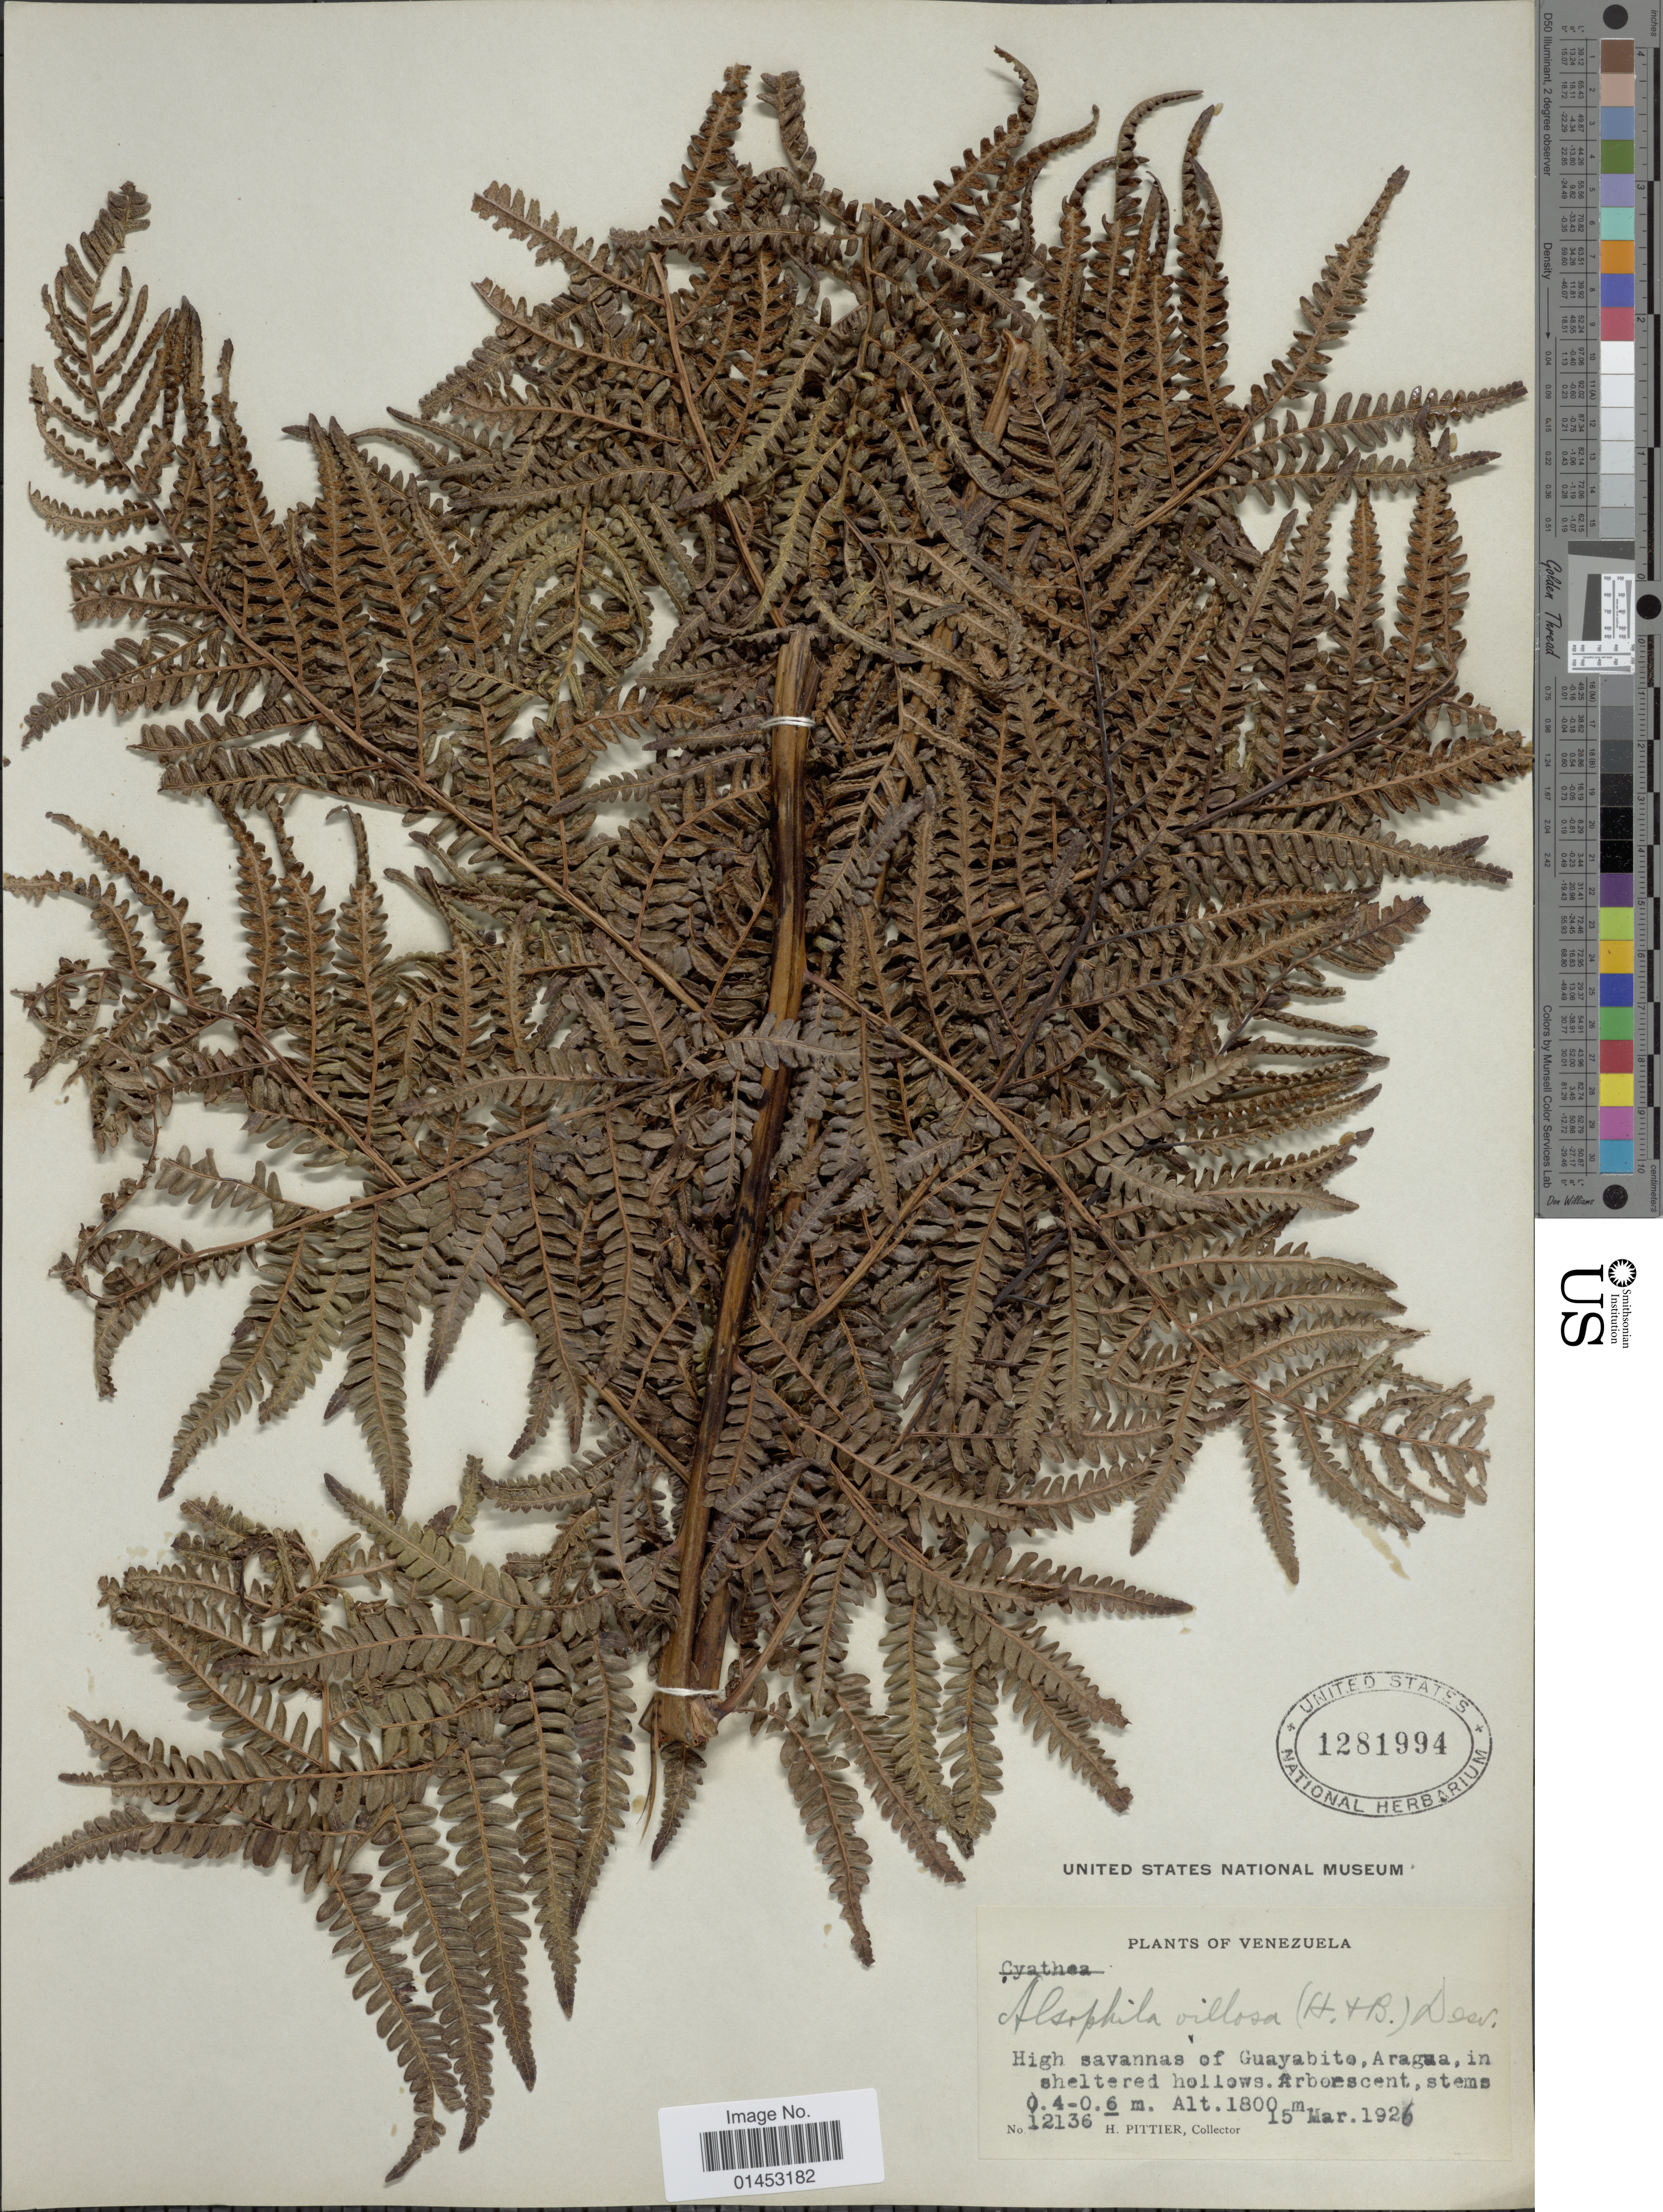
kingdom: Plantae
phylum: Tracheophyta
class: Polypodiopsida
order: Cyatheales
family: Cyatheaceae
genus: Cyathea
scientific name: Cyathea villosa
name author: Humb. & Bonpl. ex Willd.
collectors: H. F. Pittier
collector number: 12136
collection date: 1926-03-15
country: Venezuela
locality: High savannas of Guayabito, Aragua, in sheltered hollows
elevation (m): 1800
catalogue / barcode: US 1281994